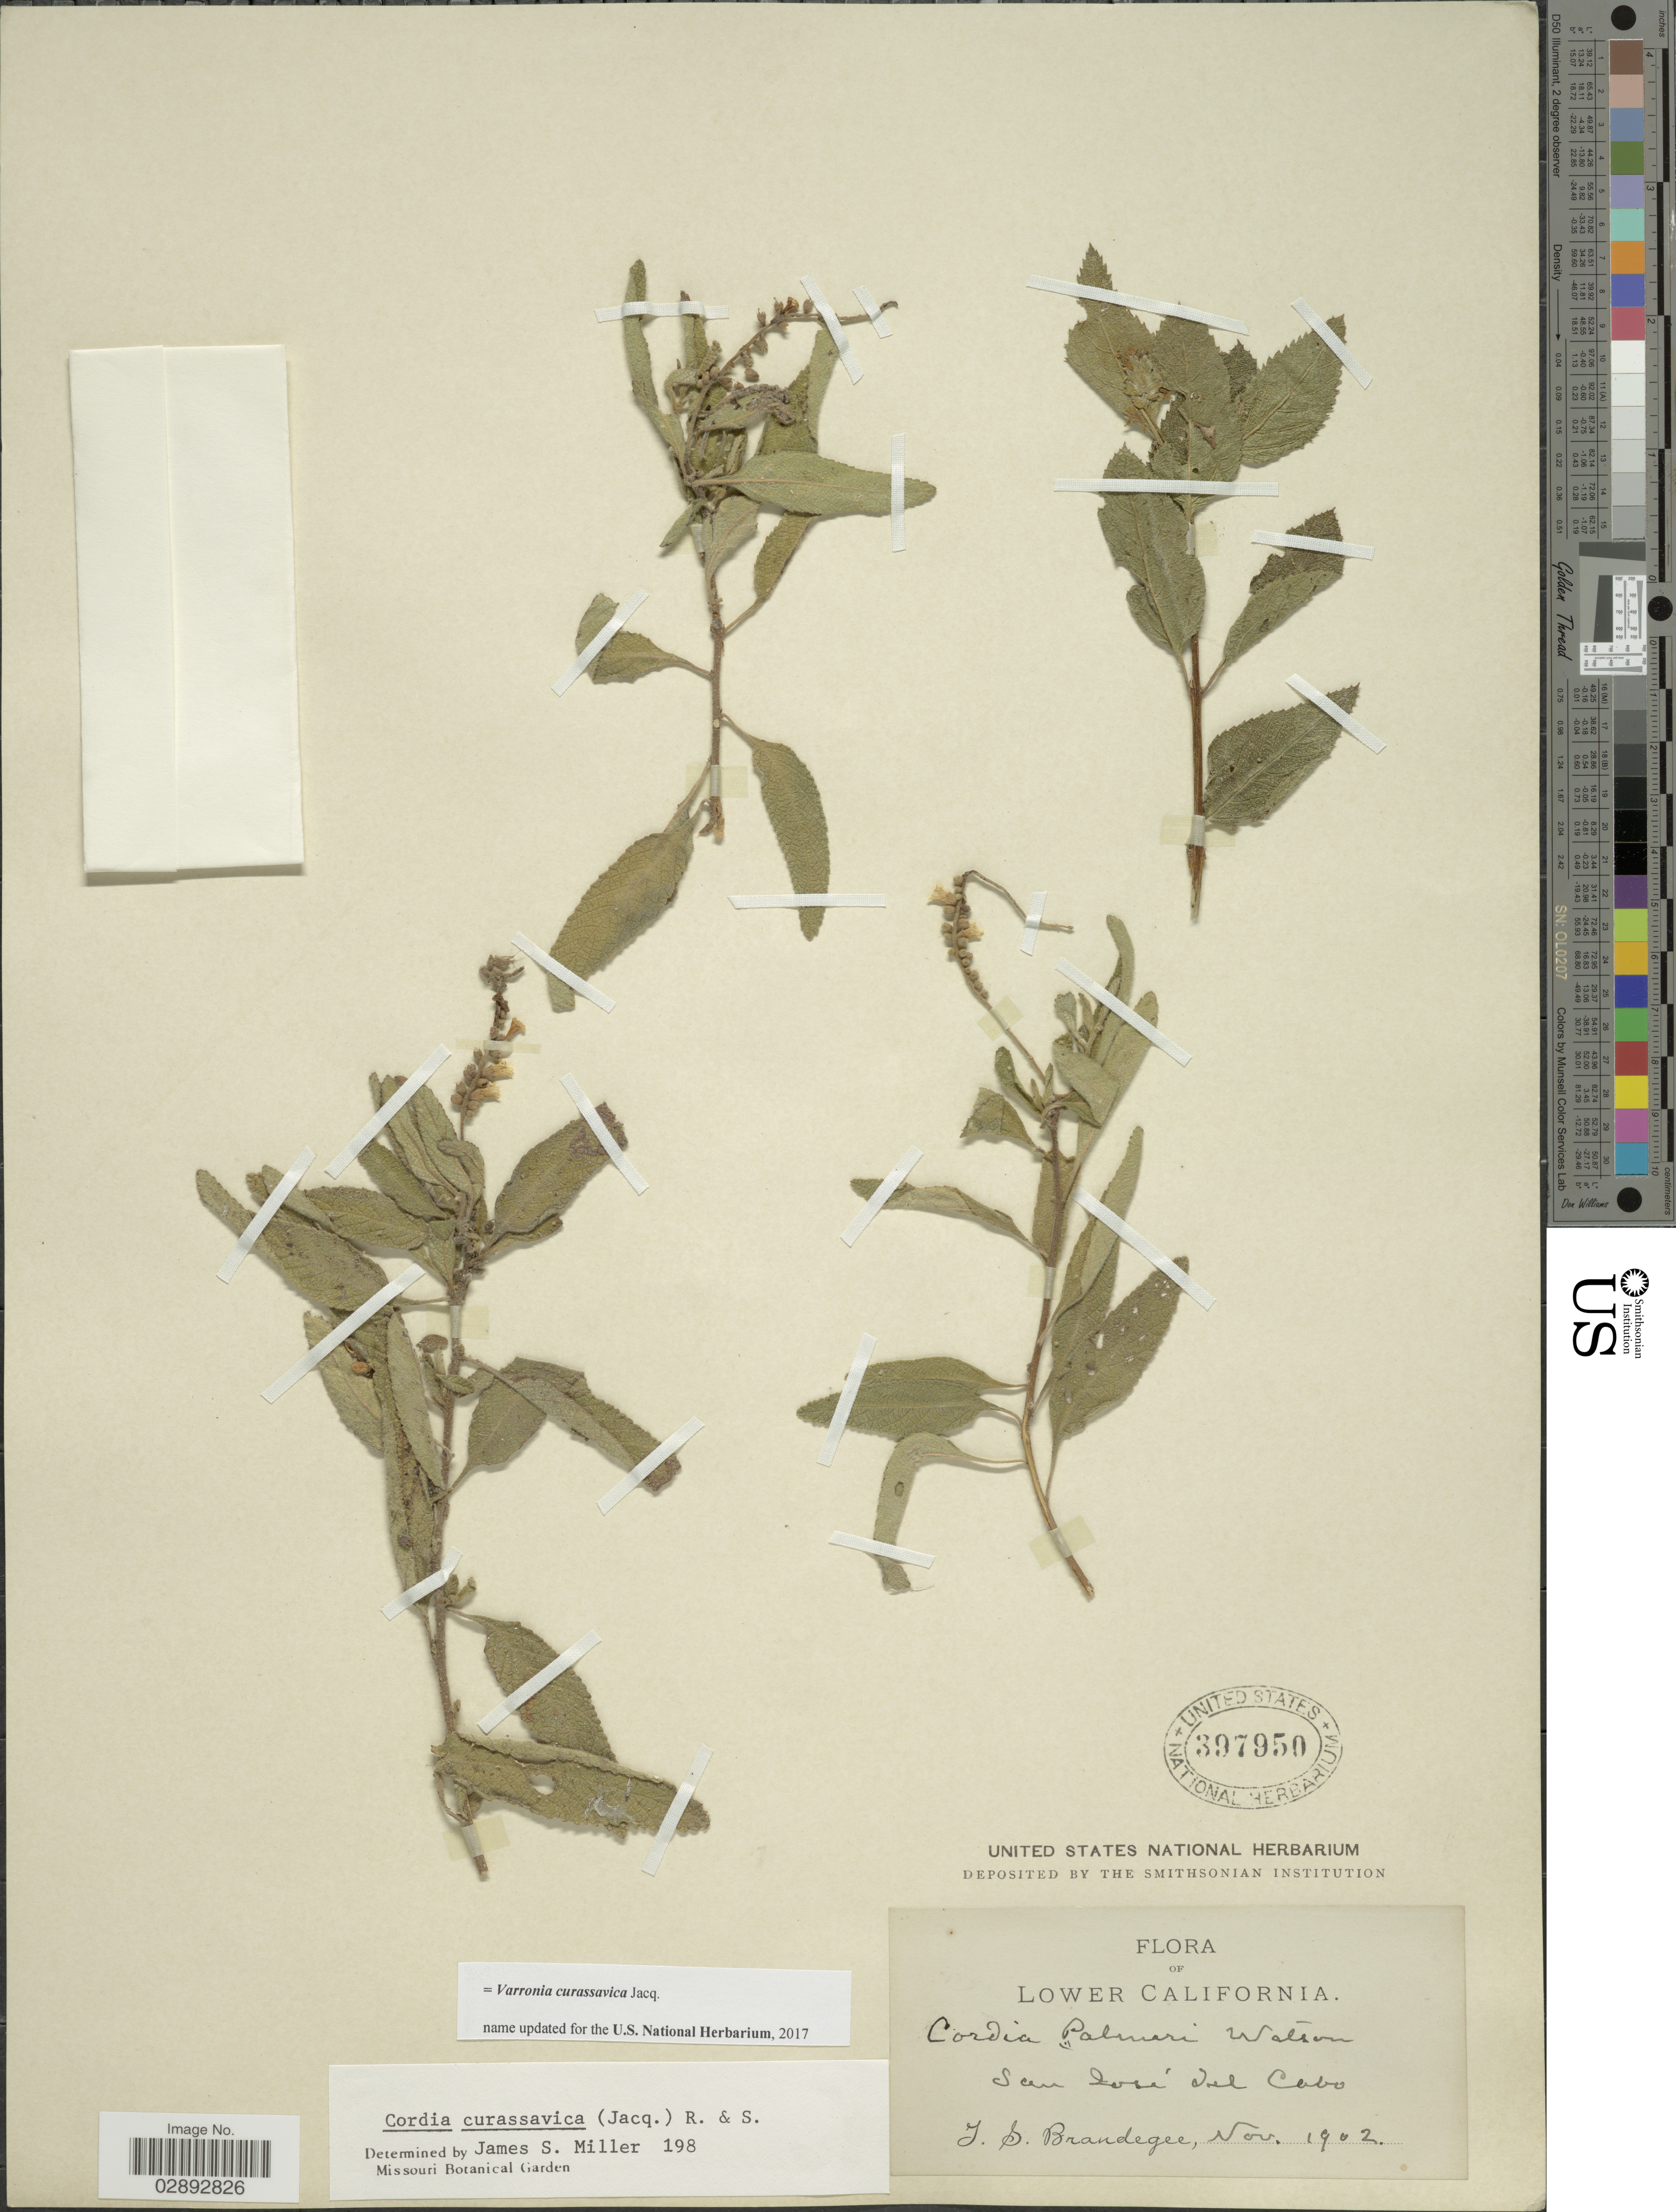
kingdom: Plantae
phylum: Tracheophyta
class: Magnoliopsida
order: Boraginales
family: Cordiaceae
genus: Varronia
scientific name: Varronia curassavica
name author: Jacq.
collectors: J. S. Brandegee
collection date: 1902-11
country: Mexico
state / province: Baja California Sur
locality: Lower California. San José del Cabo.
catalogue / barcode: US 397950